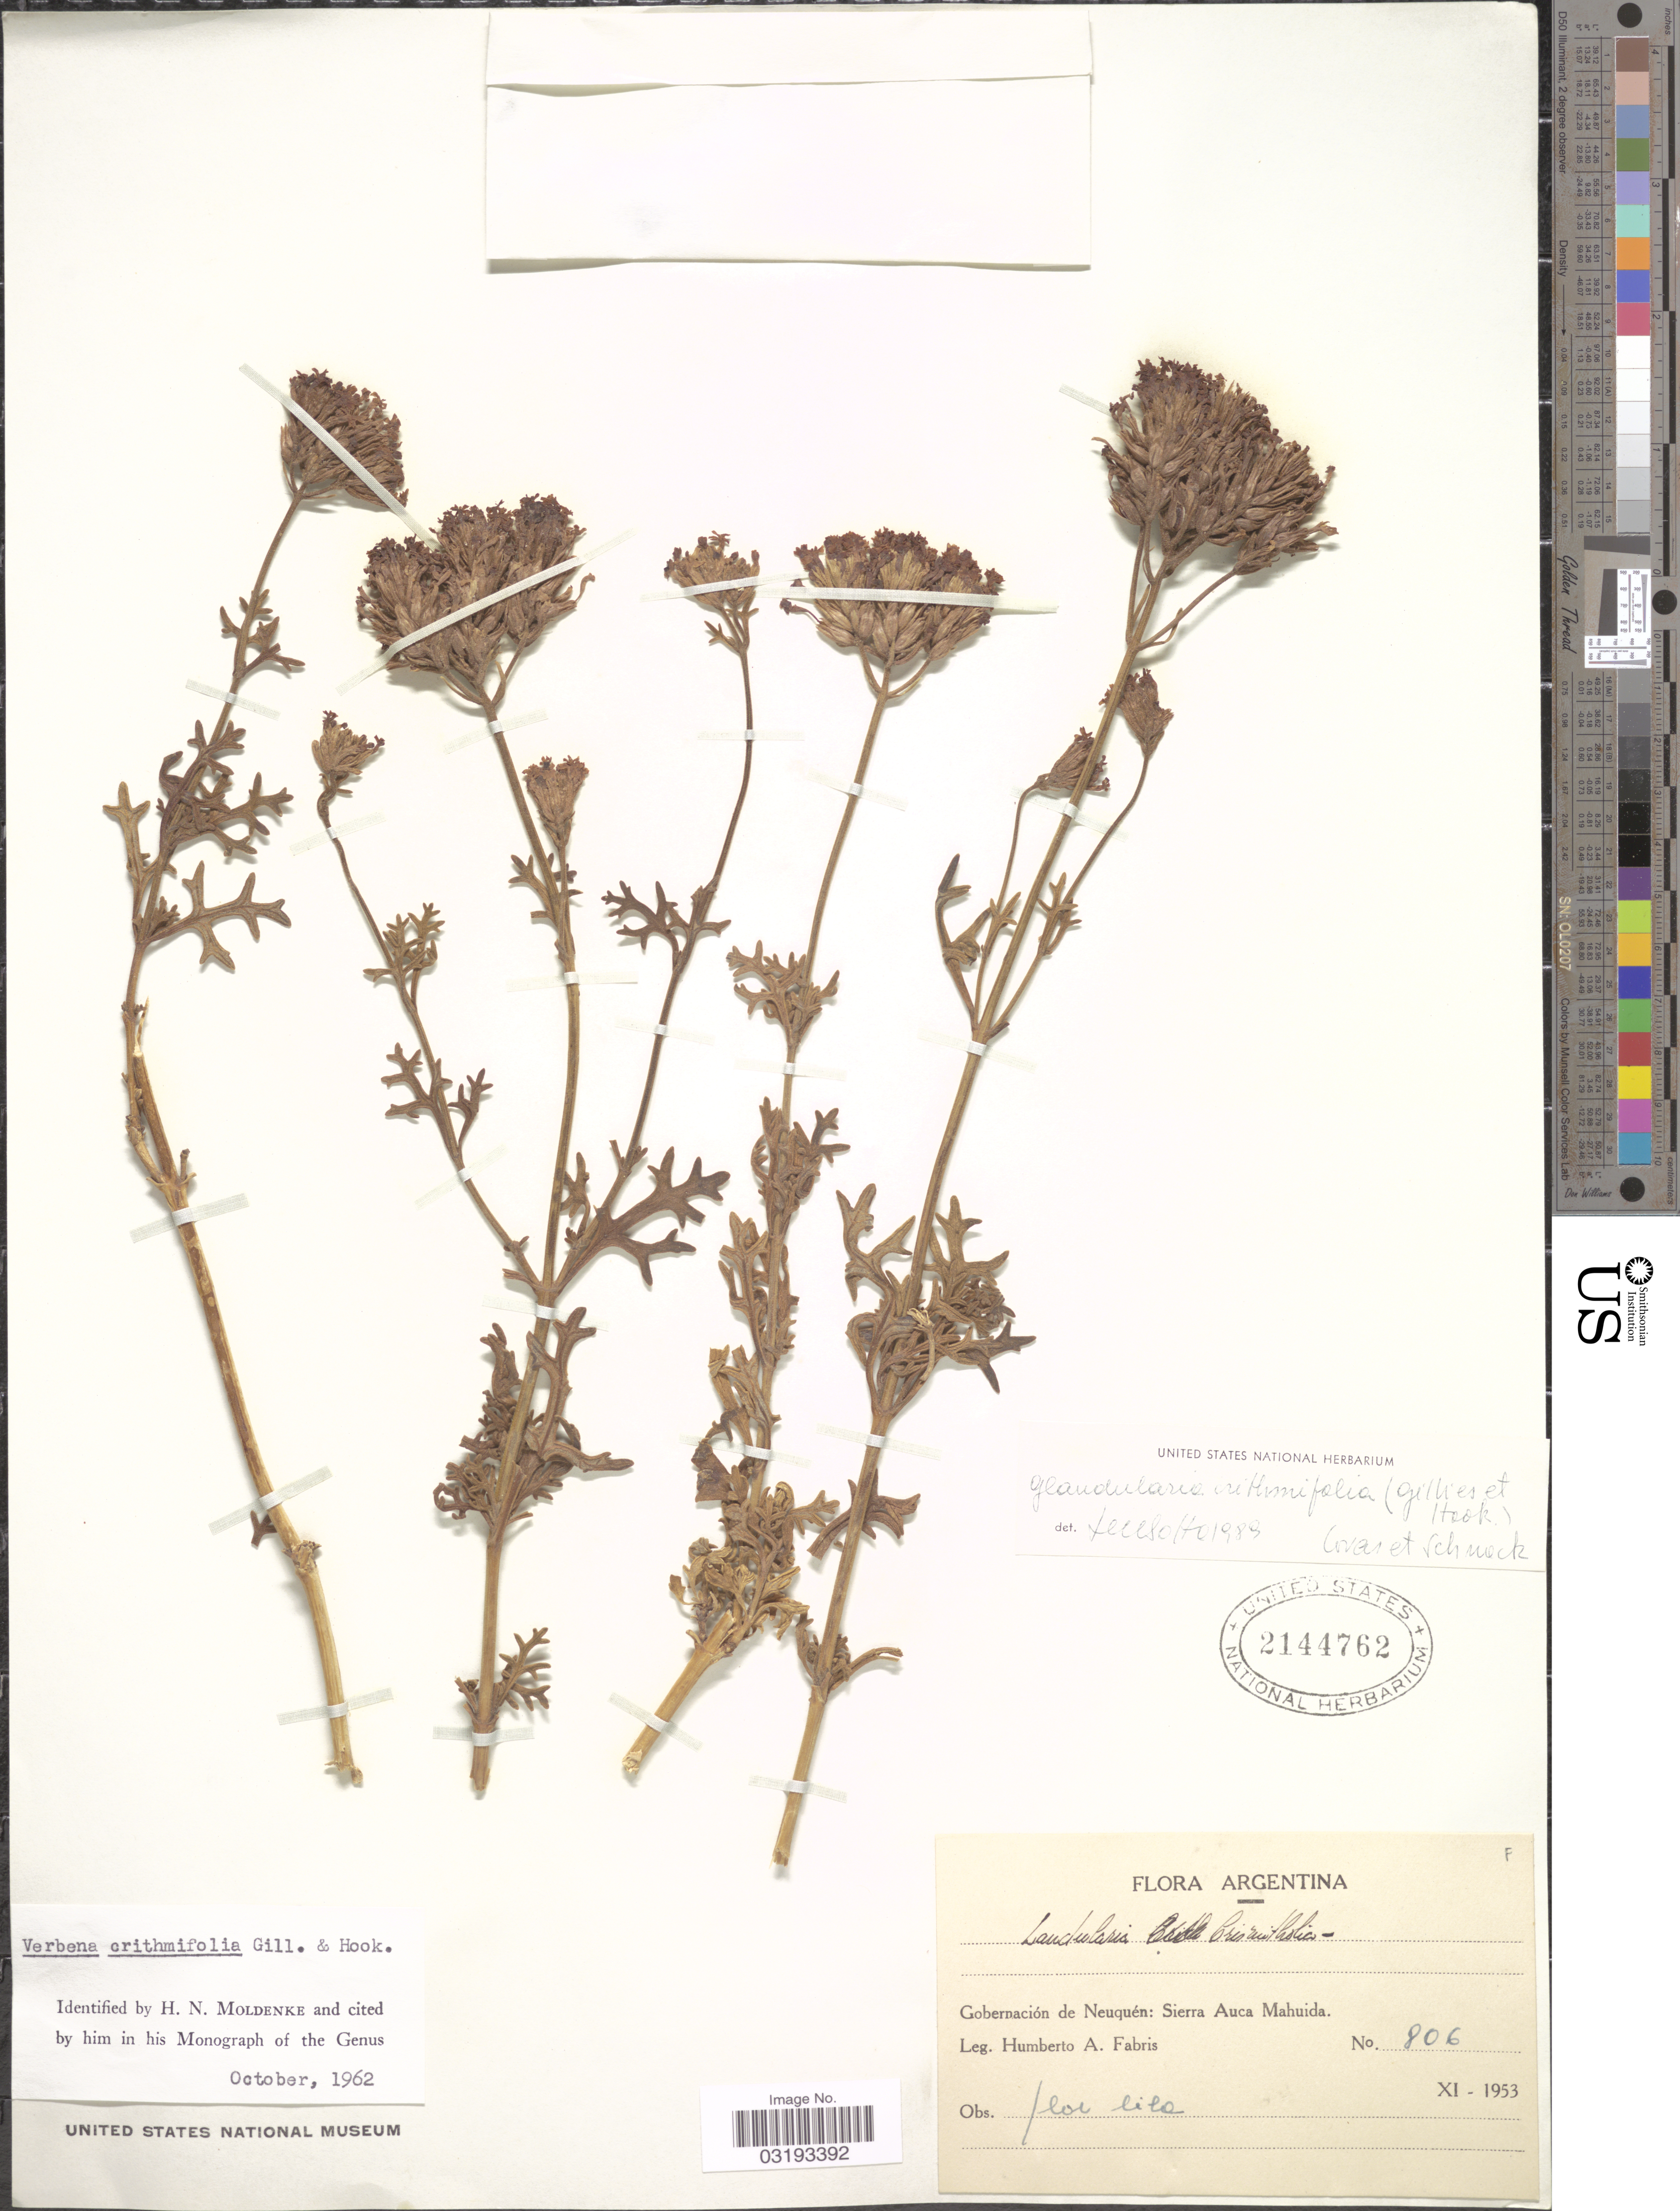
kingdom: Plantae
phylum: Tracheophyta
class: Magnoliopsida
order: Lamiales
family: Verbenaceae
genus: Verbena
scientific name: Verbena crithmifolia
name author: Gillies & Hook.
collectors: H. A. Fabris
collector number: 806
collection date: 1953-11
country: Argentina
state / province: Neuquen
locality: Gobernación de Neuquén: Sierra Auca Mahuida.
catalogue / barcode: US 2144762